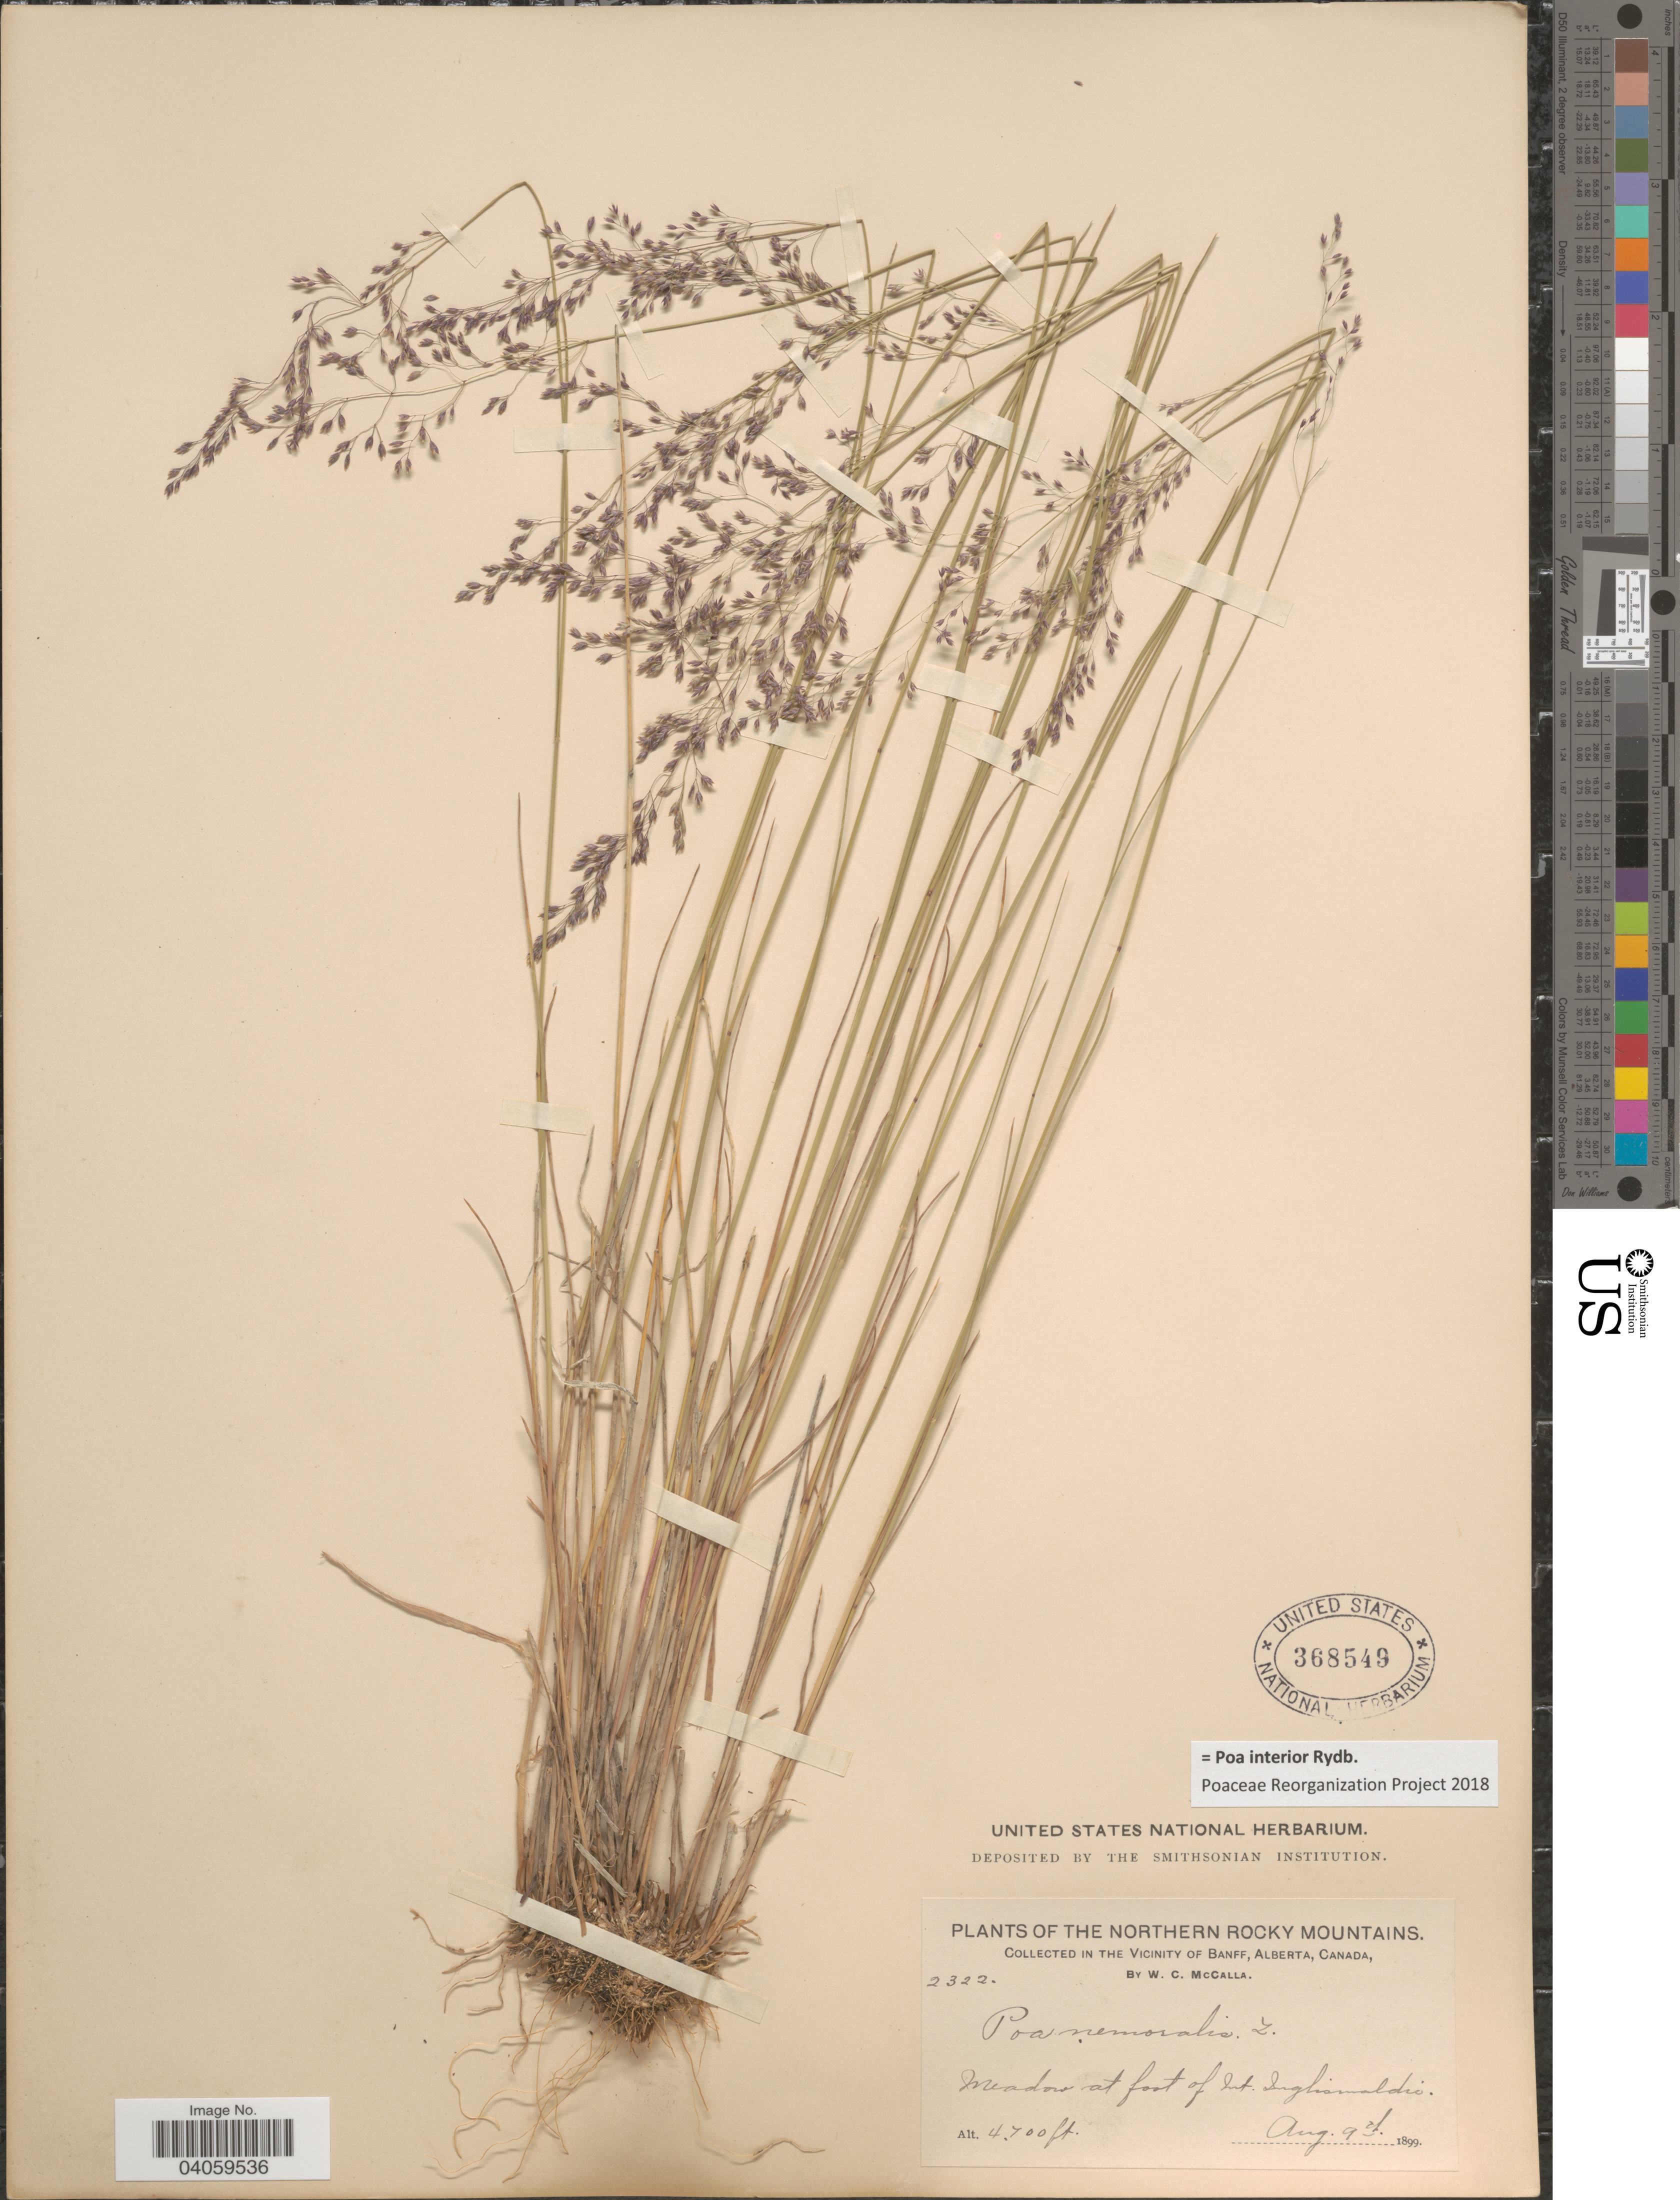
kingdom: Plantae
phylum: Tracheophyta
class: Liliopsida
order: Poales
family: Poaceae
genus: Poa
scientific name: Poa interior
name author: Rydb.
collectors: W. McCalla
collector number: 2322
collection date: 1899-08-09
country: Canada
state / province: Alberta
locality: The Northern Rocky Mountains. In the Vicinity of Banff. Meadow at foot of Mt. Inglismaldie.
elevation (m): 1433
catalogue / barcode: US 368549